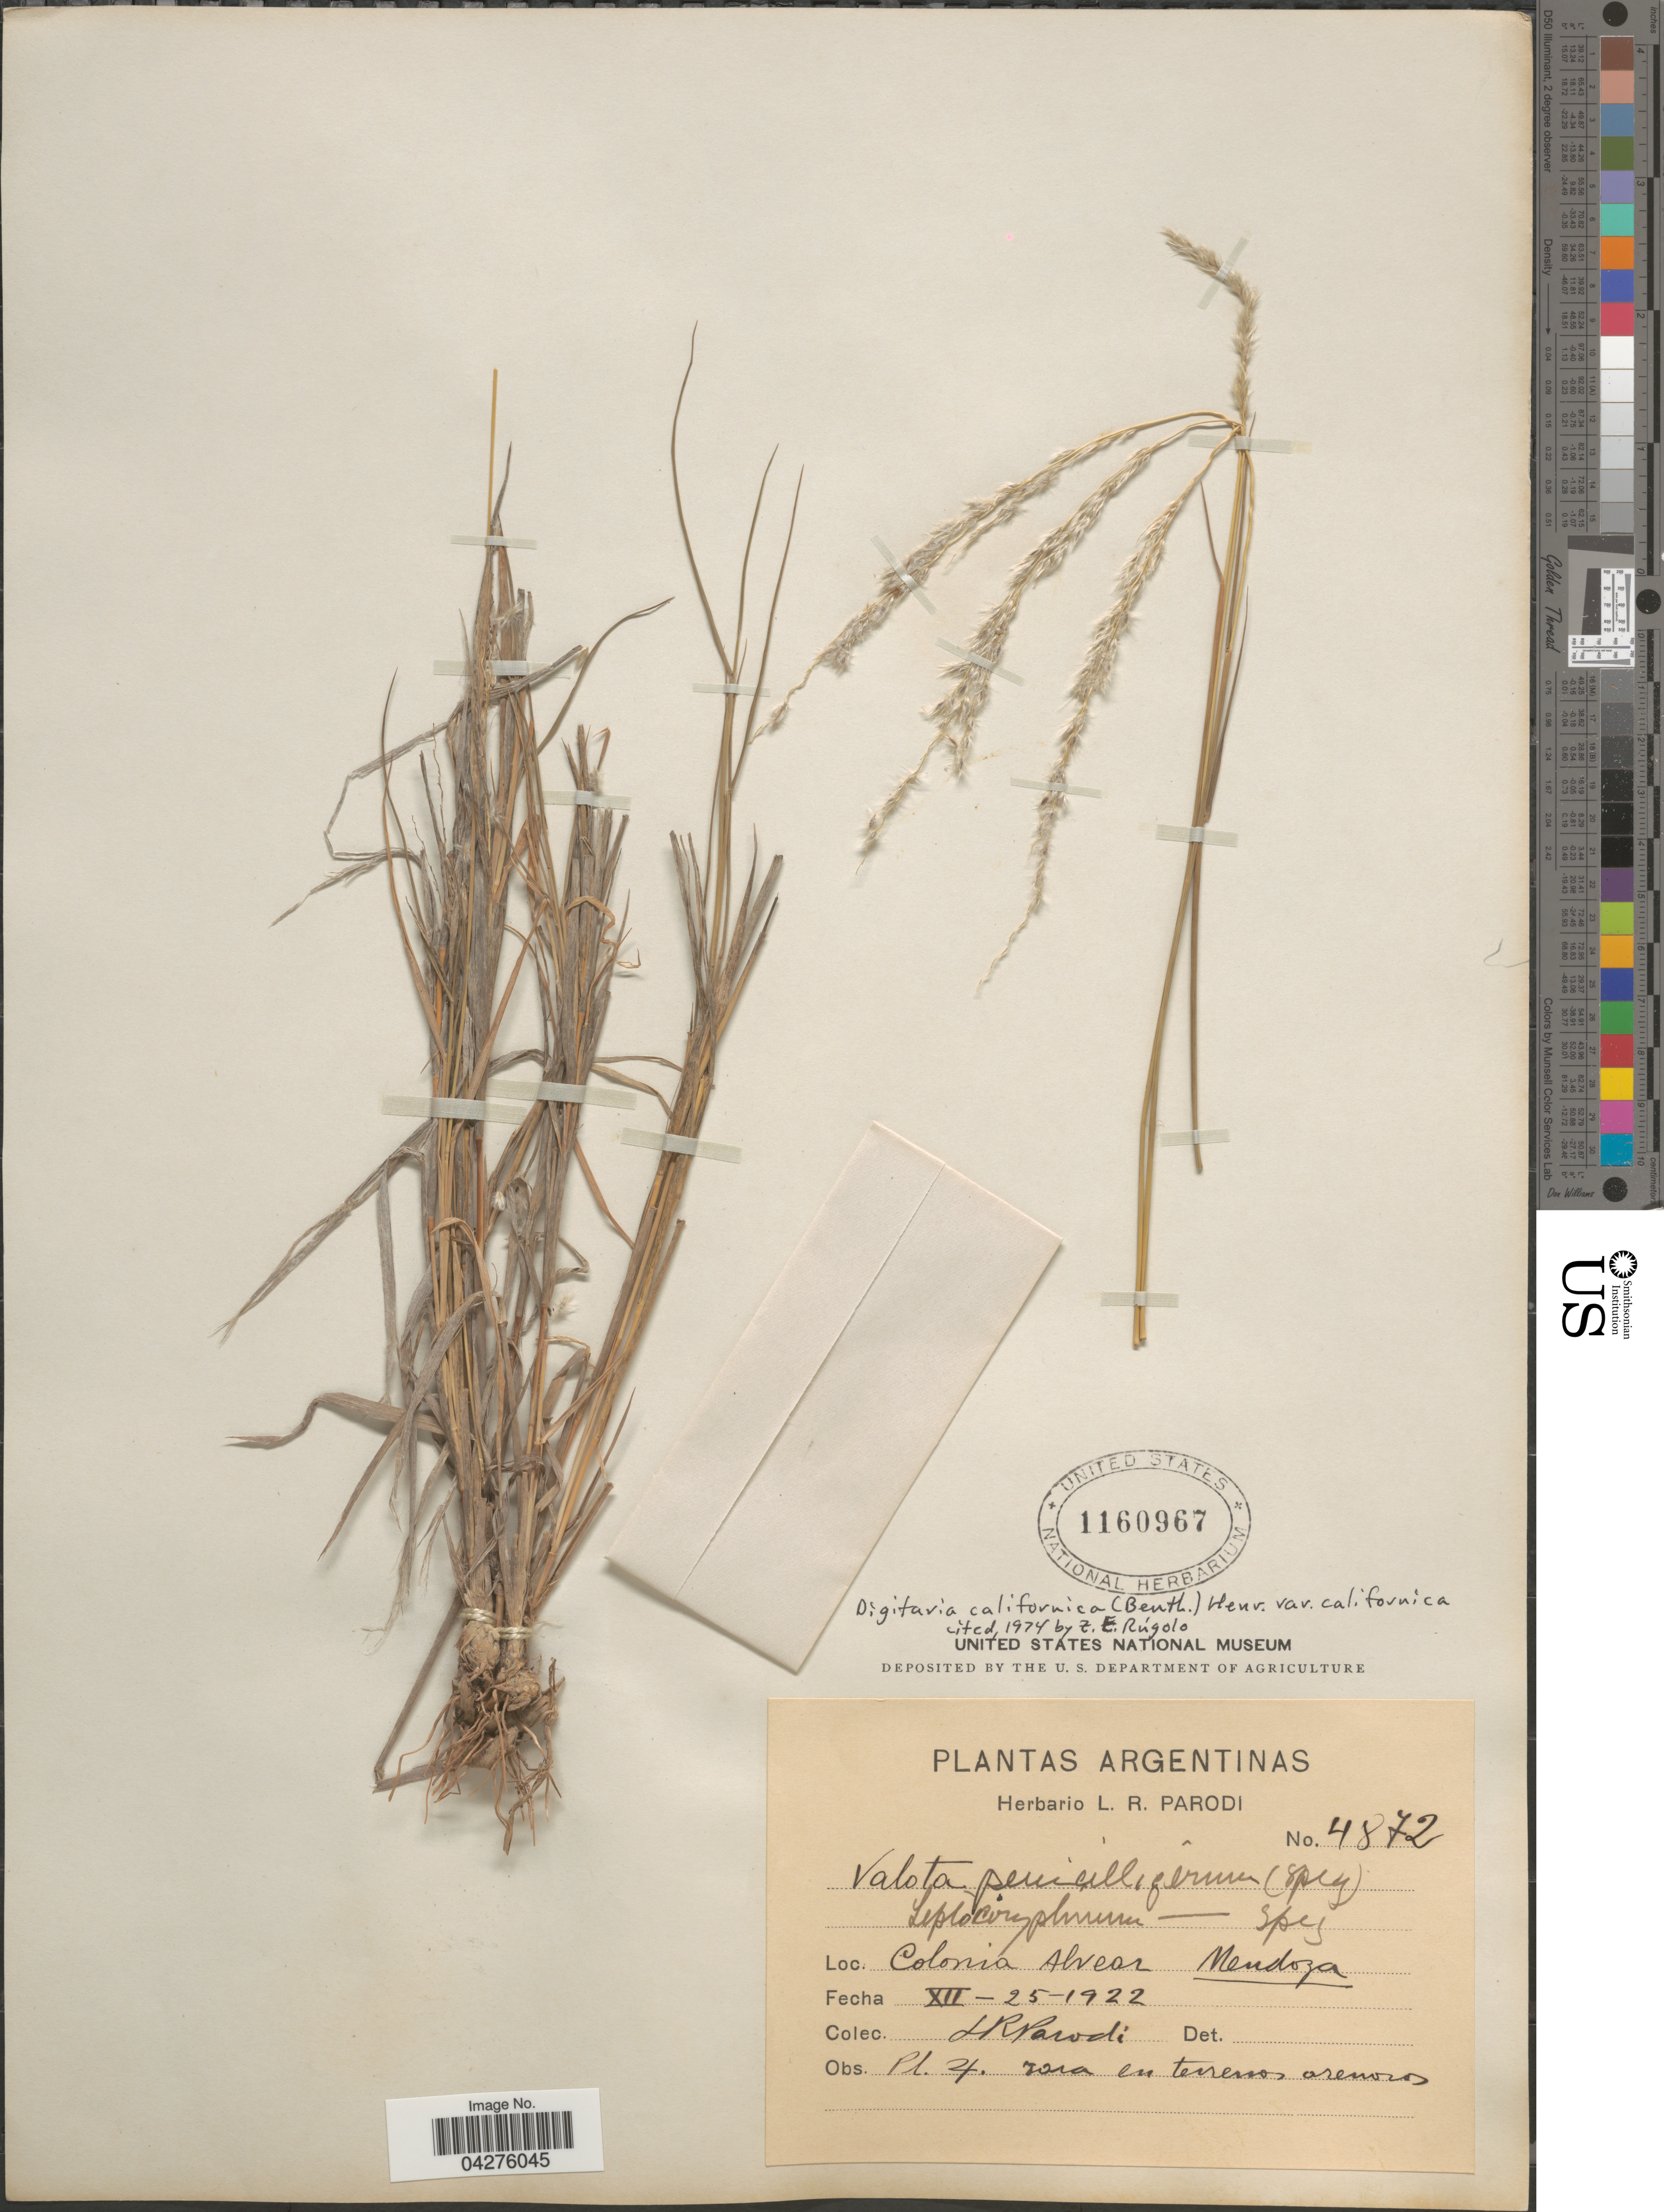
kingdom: Plantae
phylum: Tracheophyta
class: Liliopsida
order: Poales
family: Poaceae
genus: Digitaria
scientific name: Digitaria californica var. californica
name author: (Benth.) Henr.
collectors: L. R. Parodi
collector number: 4872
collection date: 1922-12-25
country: Argentina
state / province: Mendoza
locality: Colonia Alvear.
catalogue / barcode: US 1160967